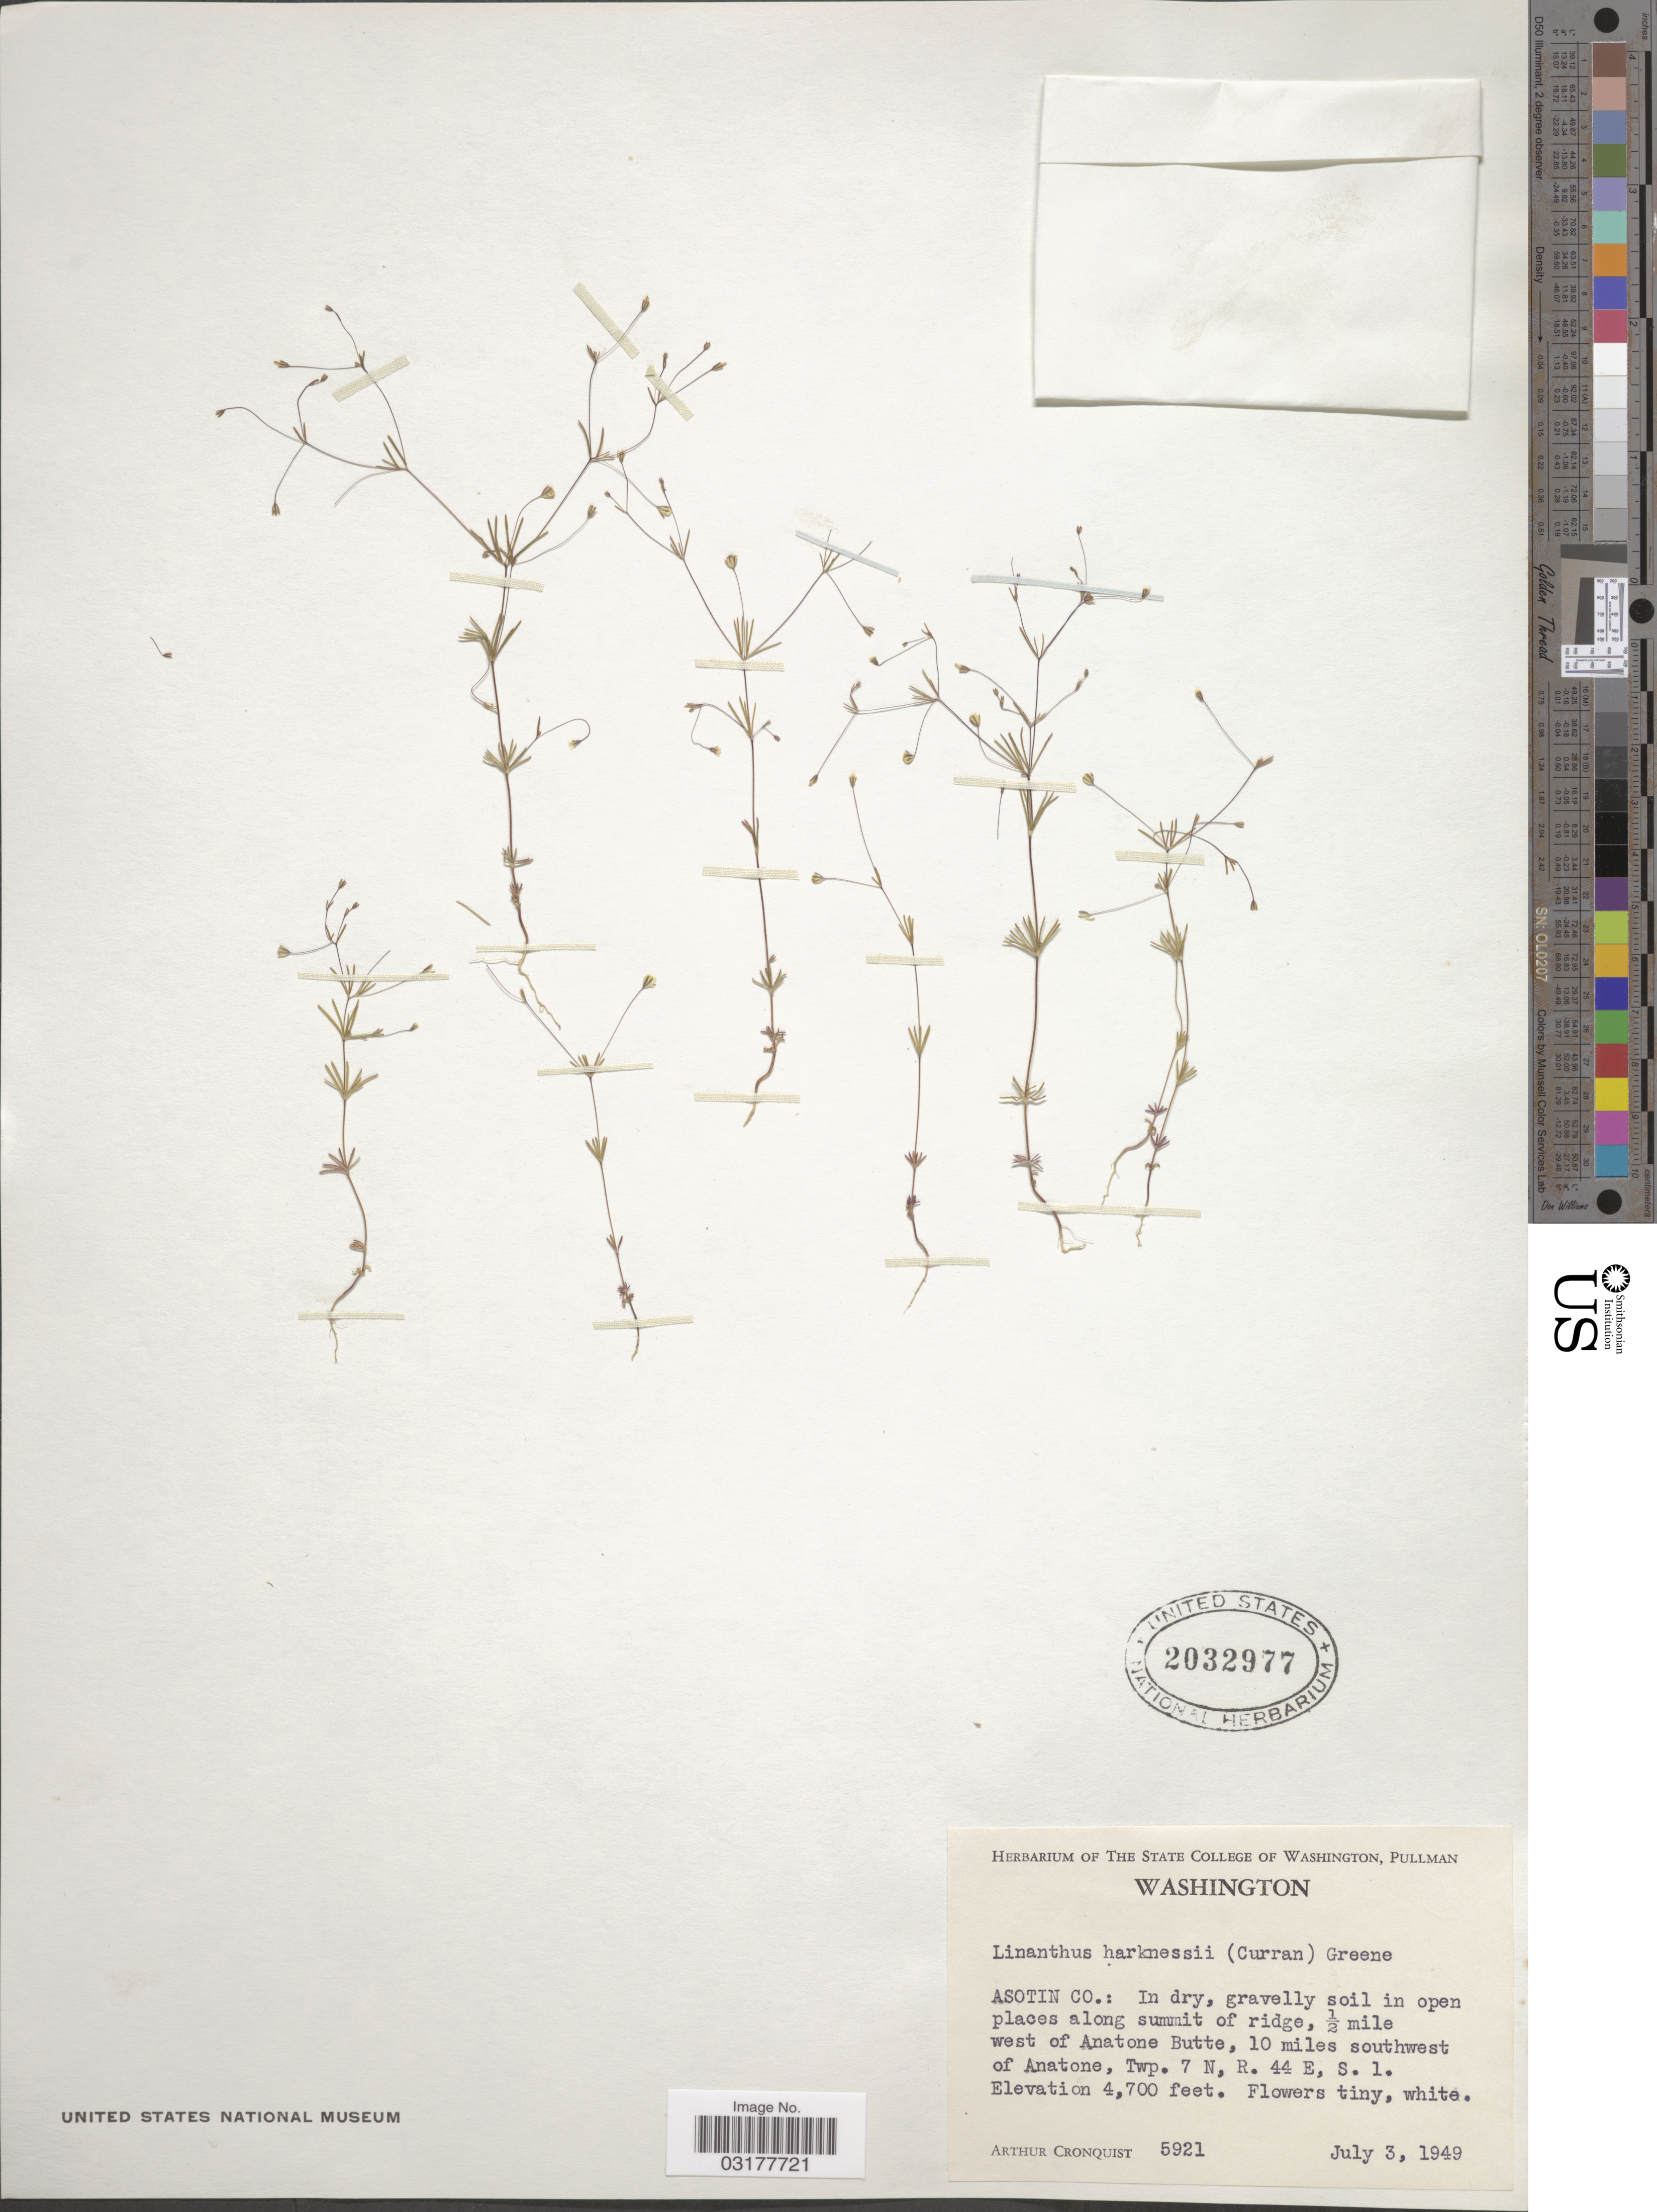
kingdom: Plantae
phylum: Tracheophyta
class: Magnoliopsida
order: Ericales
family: Polemoniaceae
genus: Leptosiphon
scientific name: Leptosiphon harknessii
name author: (Curran) J.M. Porter & L.A. Johnson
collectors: A. J. Cronquist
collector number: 5921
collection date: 1949-07-03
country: United States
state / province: Washington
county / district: Asotin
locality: Asotin Co.: In dry, gravelly soil in open places along summit of ridge, ½ mile west of Anatone Butte, 10 miles southwest of Anatone, Twp. 7N, R. 44 E, S. 1.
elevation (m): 1433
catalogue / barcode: US 2032977